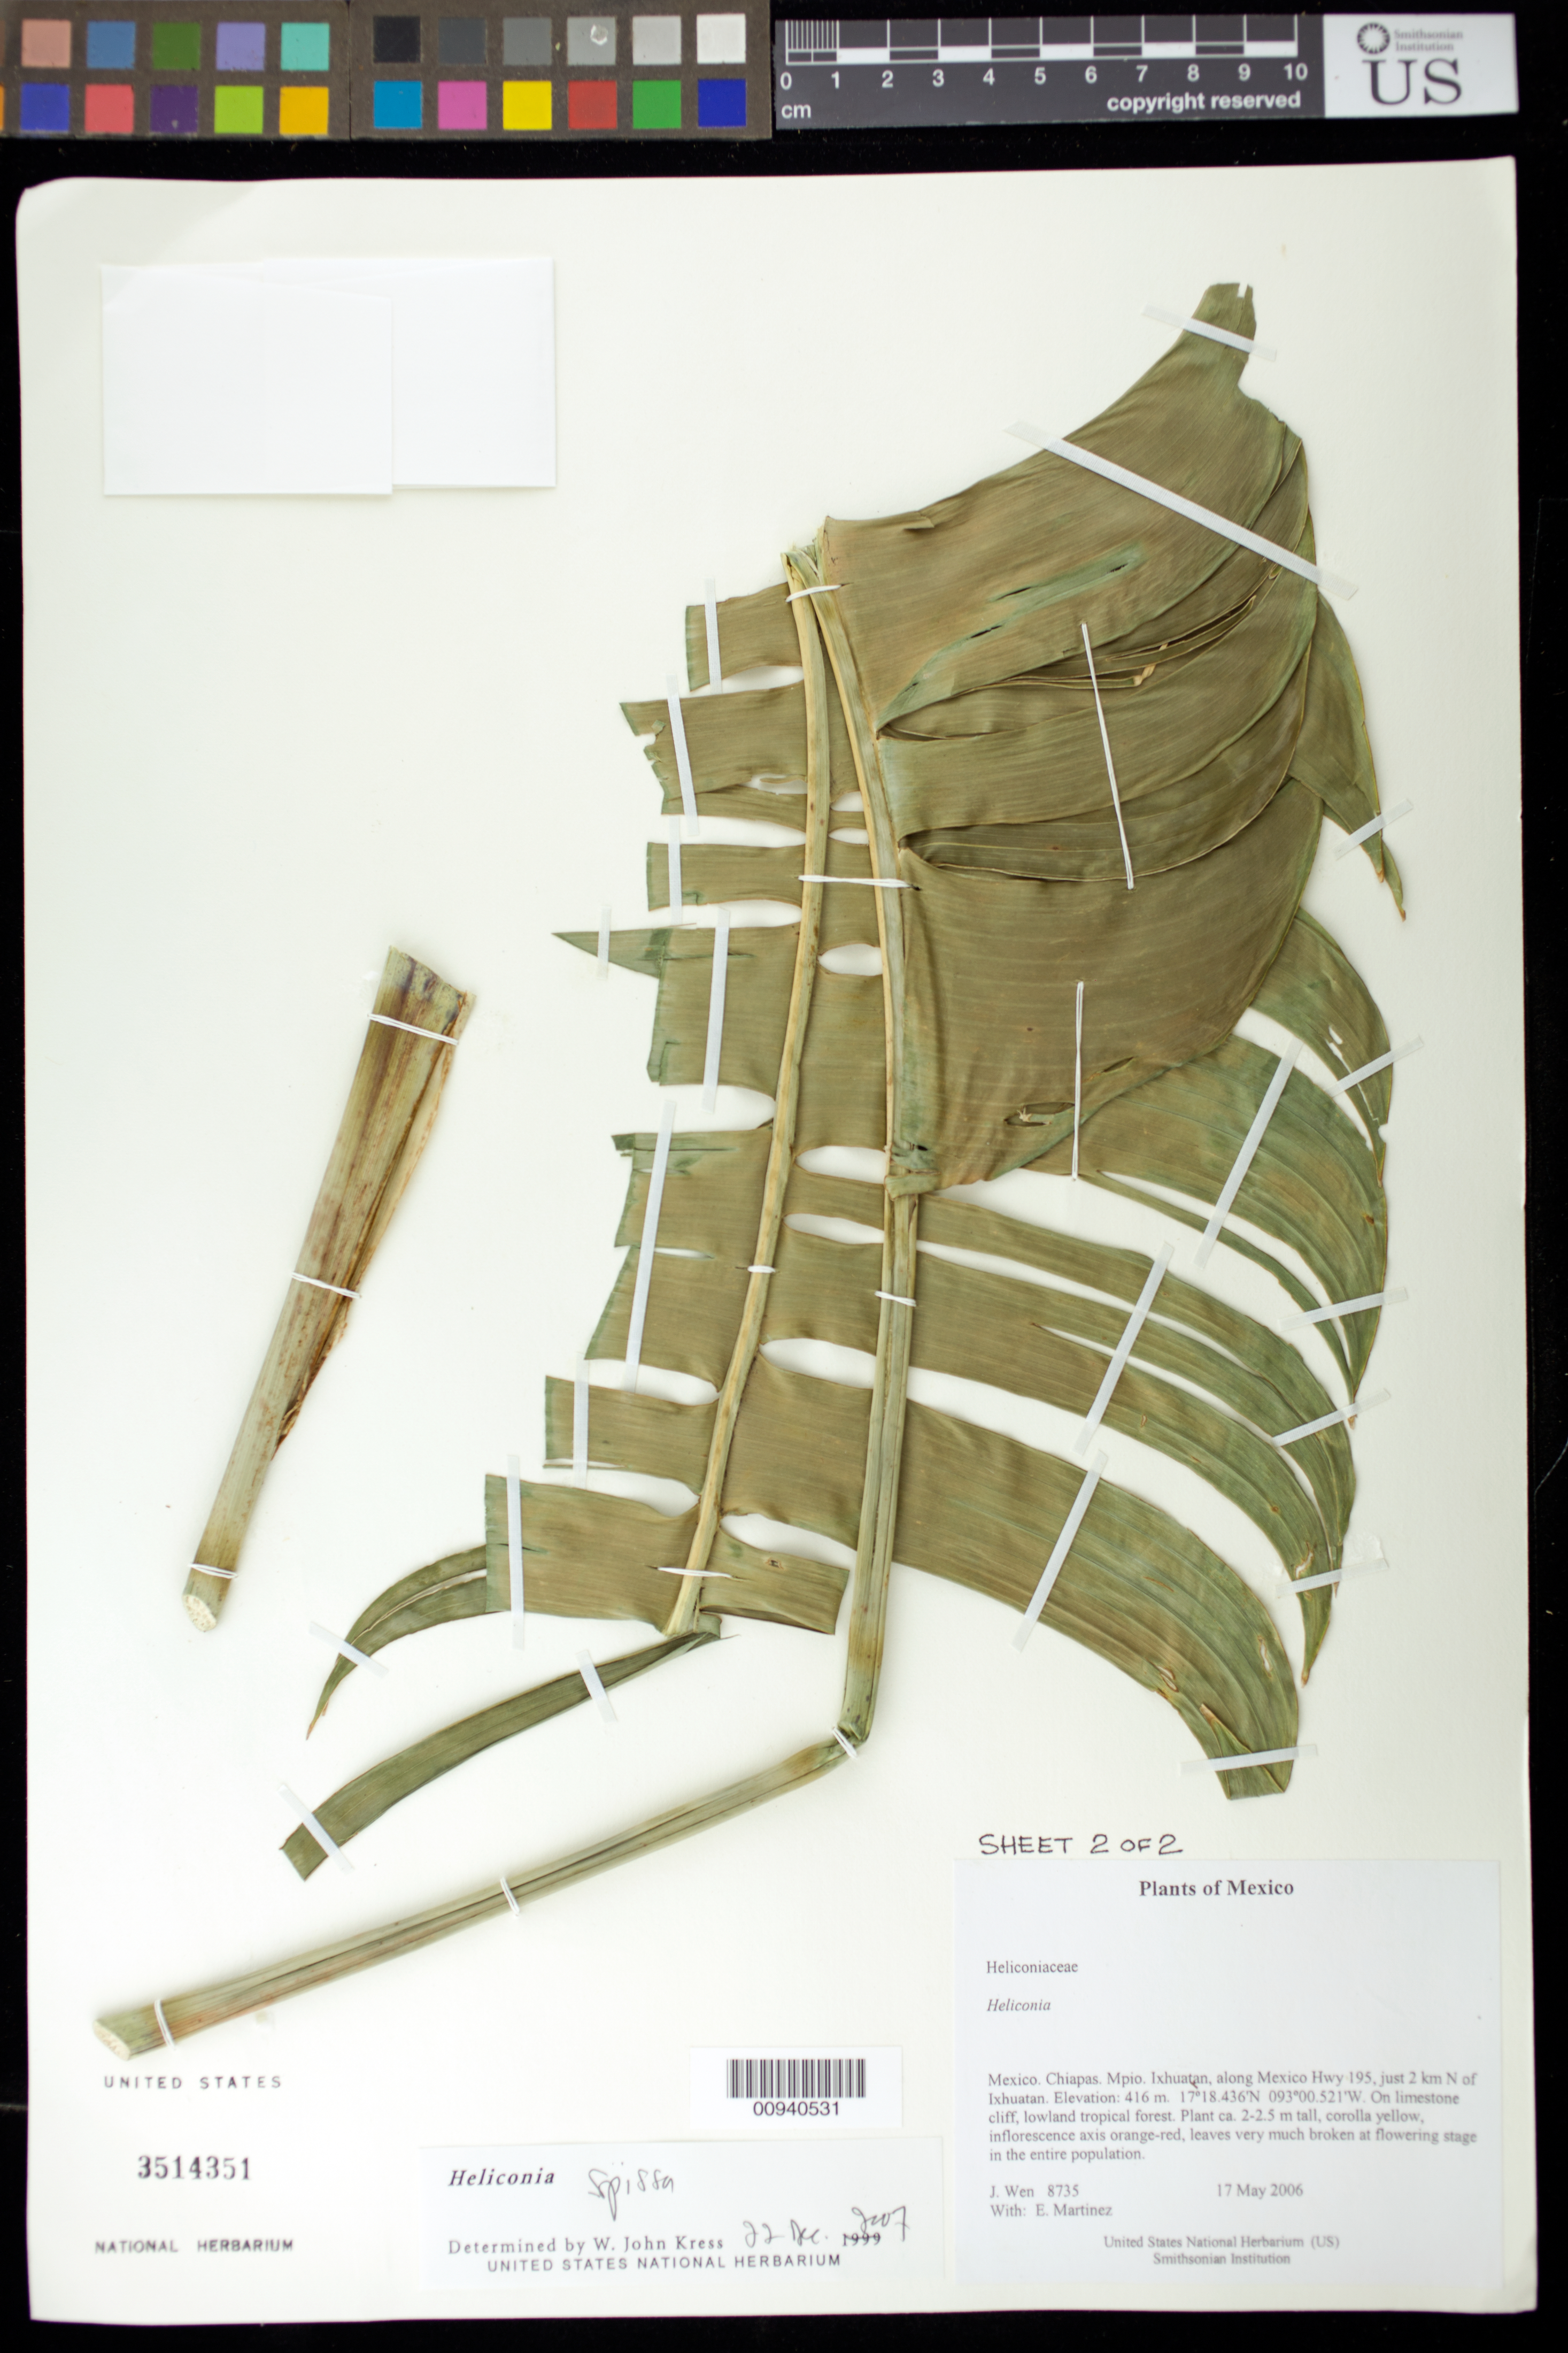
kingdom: Plantae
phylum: Tracheophyta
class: Liliopsida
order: Zingiberales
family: Heliconiaceae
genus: Heliconia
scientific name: Heliconia spissa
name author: R.F. Griggs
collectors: J. Wen & E. Martínez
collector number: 8735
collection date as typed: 17 May 2006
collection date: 2006-05-17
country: Mexico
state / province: Chiapas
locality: Mpio. Pichucalco, 3 km N of Pichucalco along Mexico Hwy 195.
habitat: Secondary roadside habitat.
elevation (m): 416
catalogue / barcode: US 3514351